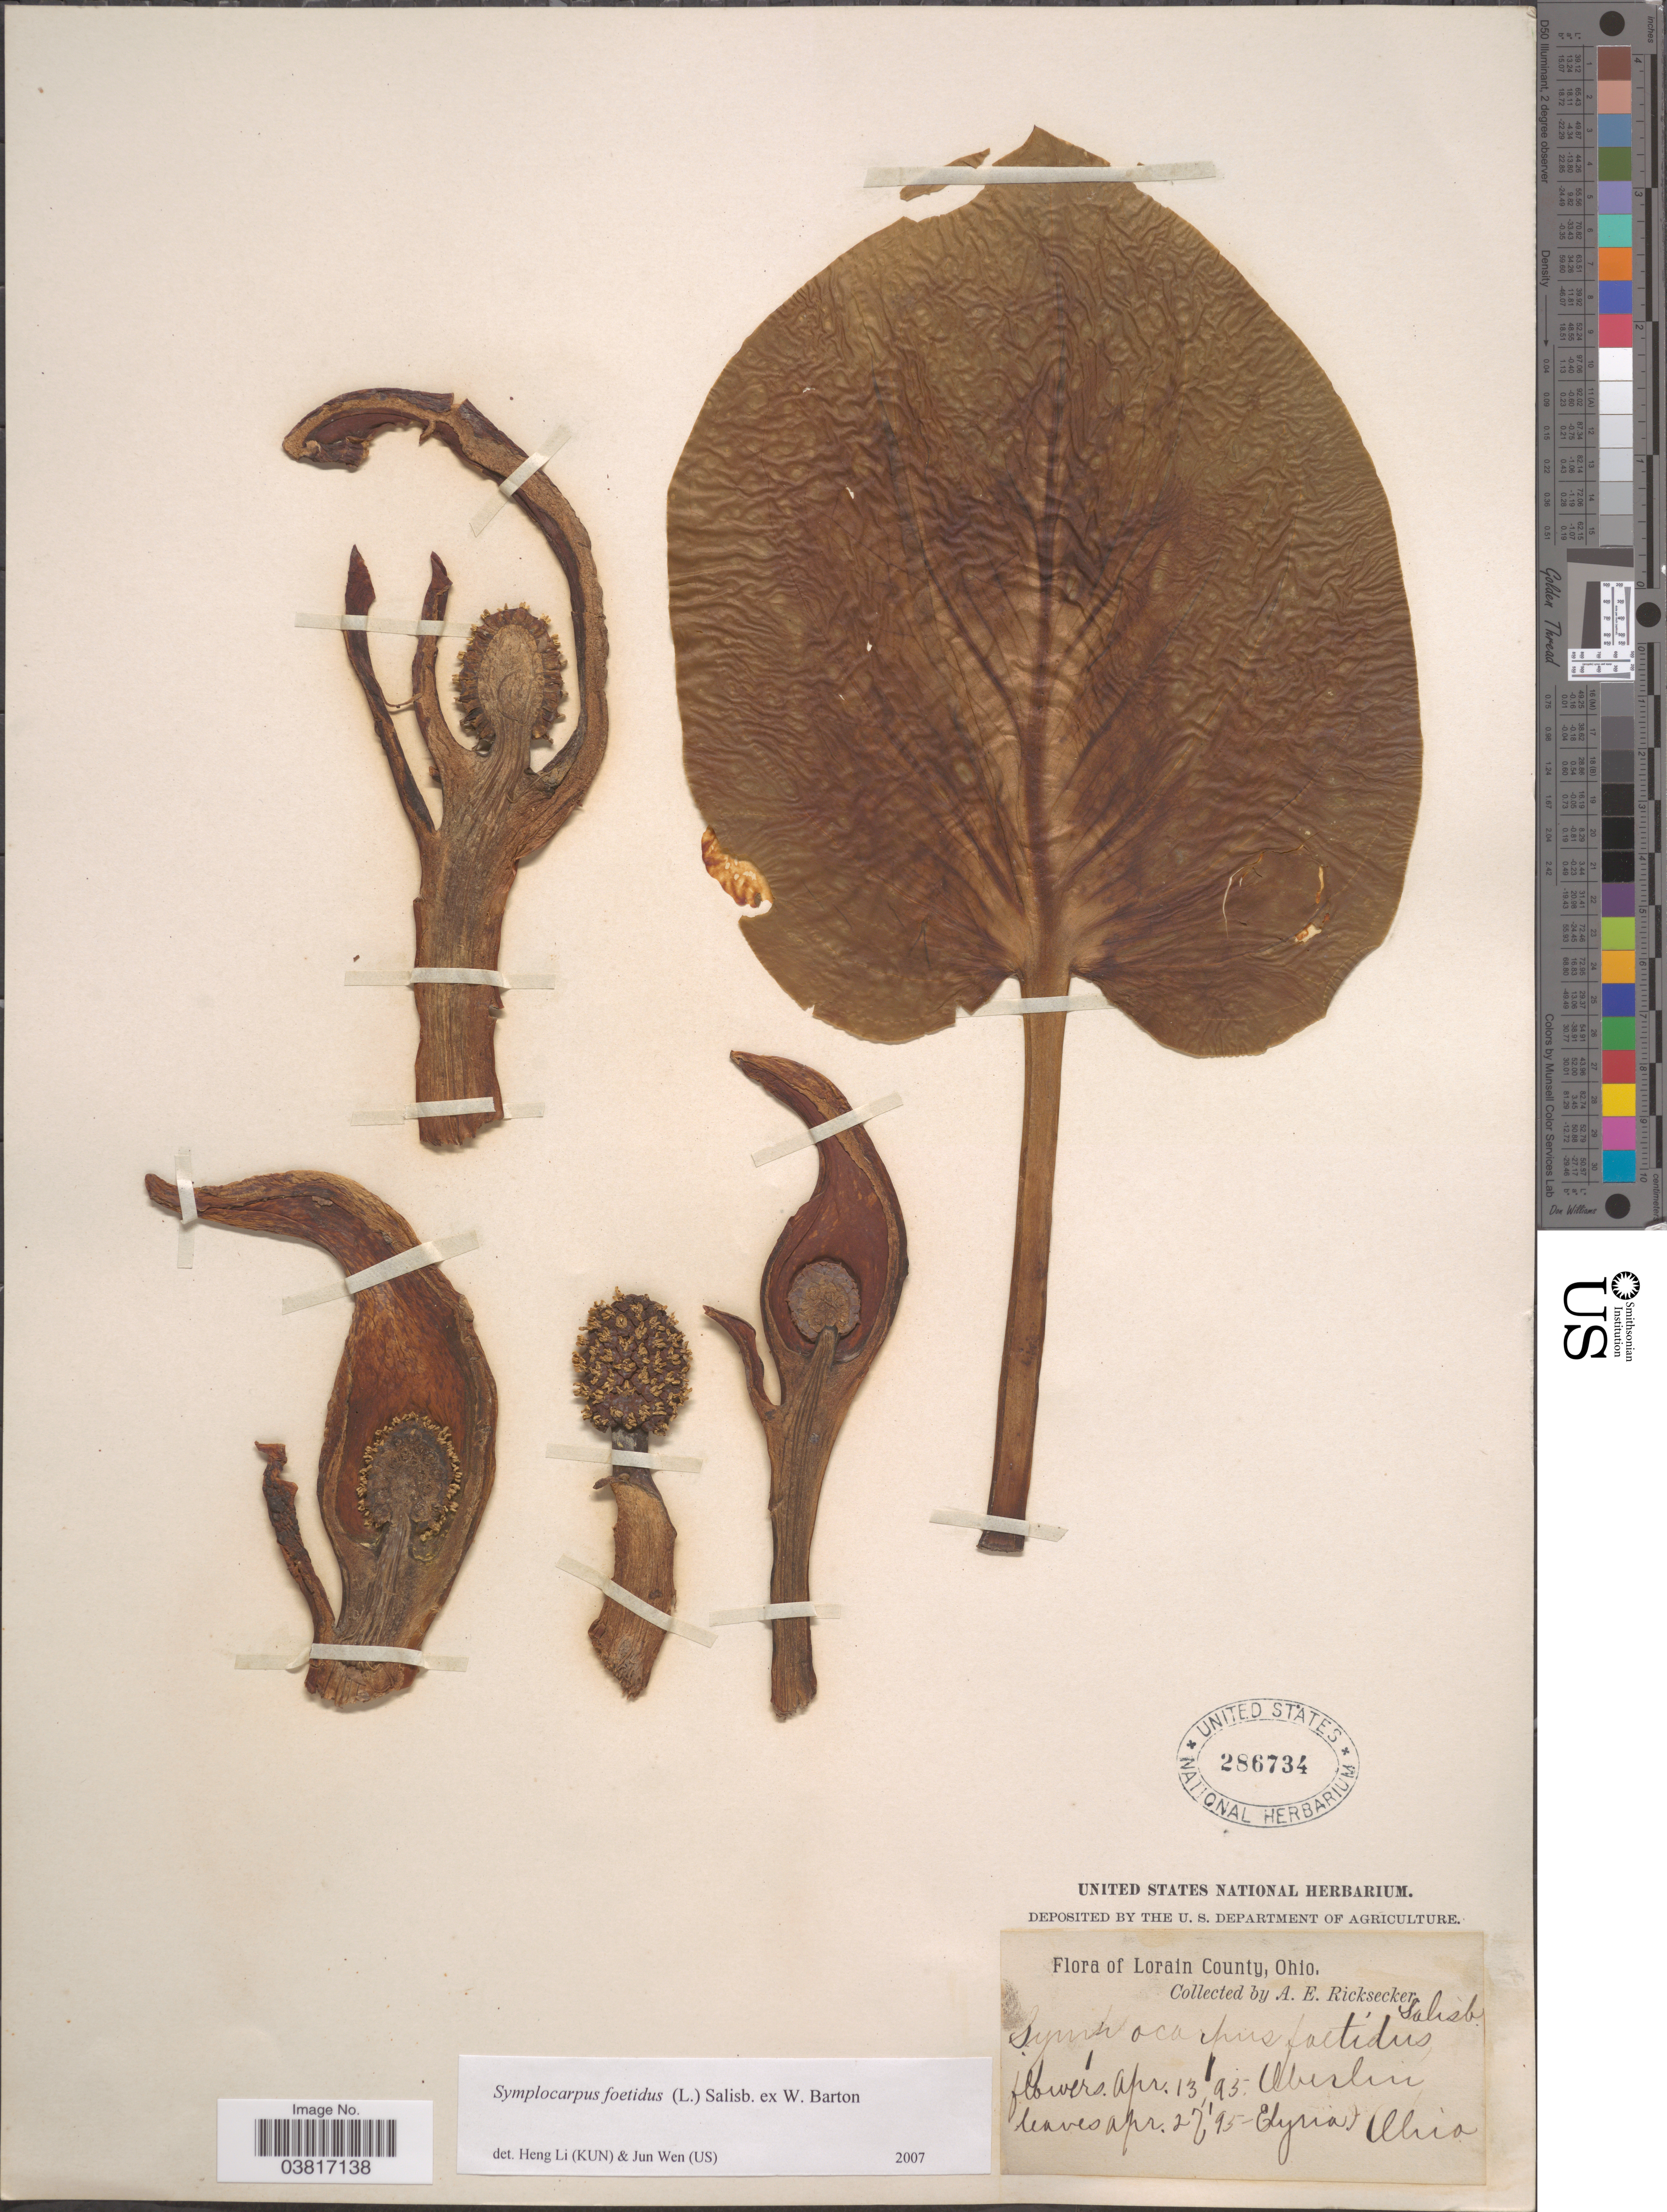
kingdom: Plantae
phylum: Tracheophyta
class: Liliopsida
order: Alismatales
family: Araceae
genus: Symplocarpus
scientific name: Symplocarpus foetidus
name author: (L.) W. Salisb. ex W.P.C. Barton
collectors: A. E. Ricksecker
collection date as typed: Transcribed d/m/y: 13/4/93 to 27/4/95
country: United States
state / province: Ohio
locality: Lorain County. Oberlin. Elyria.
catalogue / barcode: US 286734